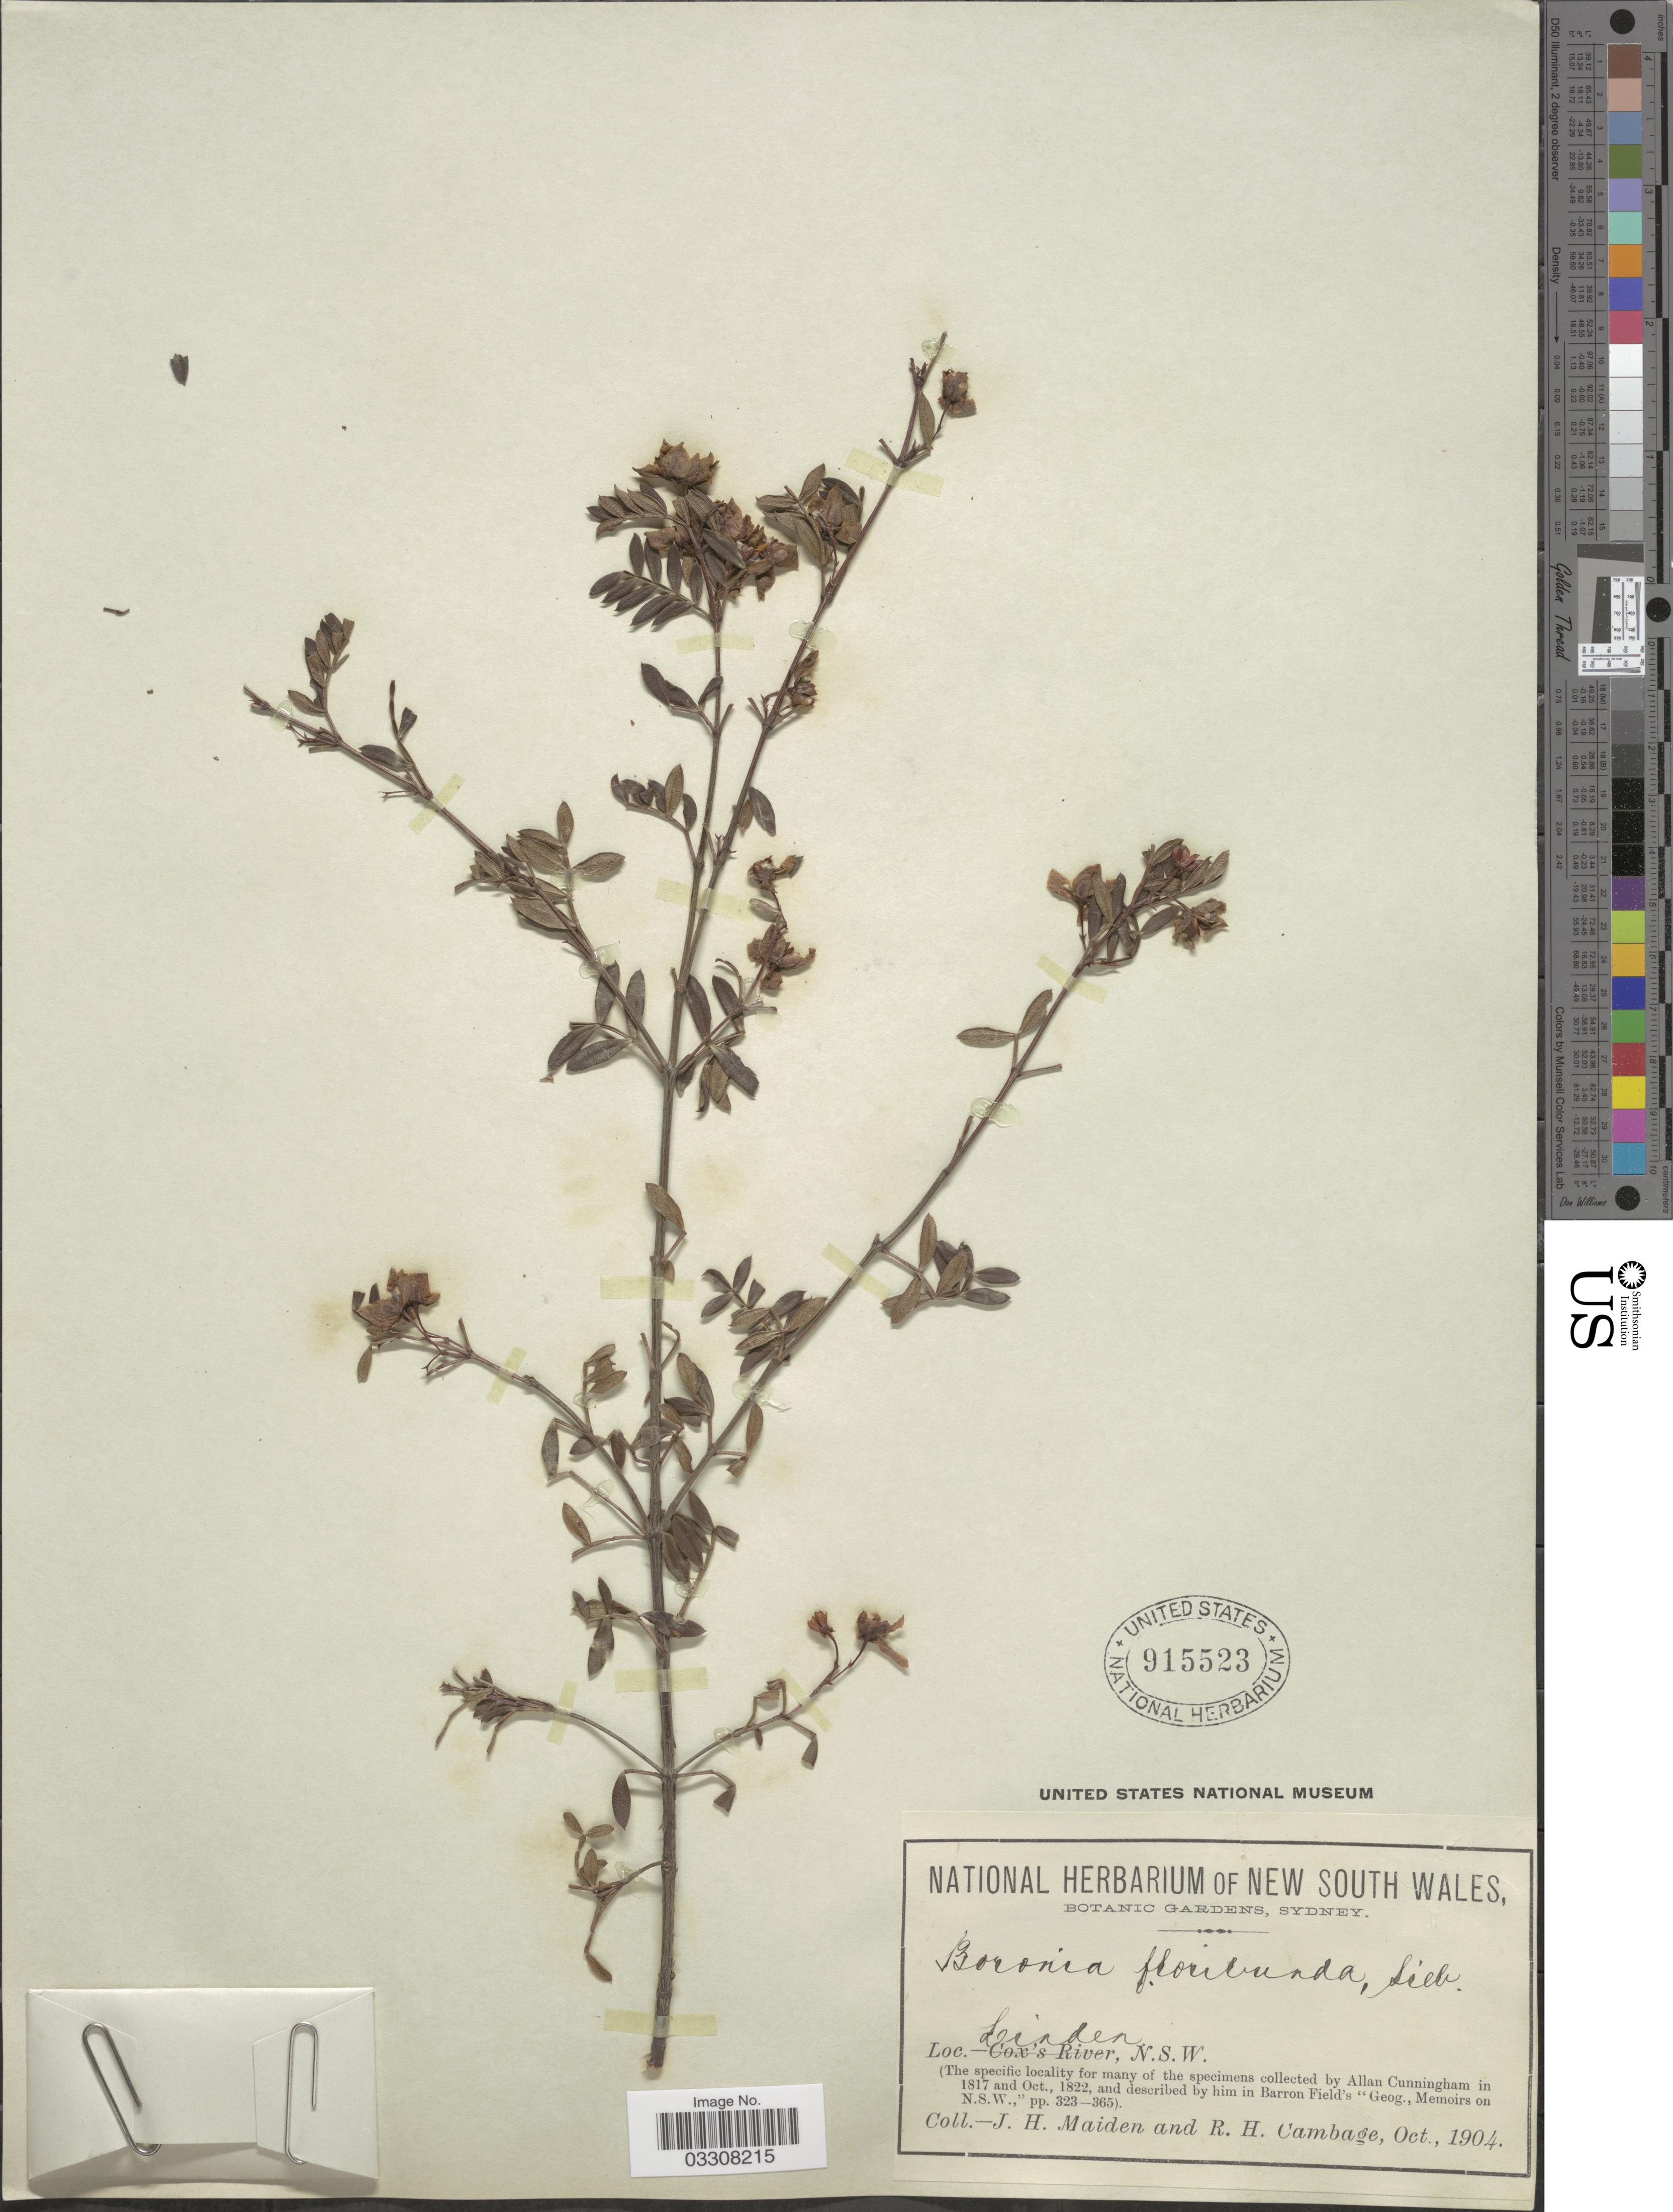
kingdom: Plantae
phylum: Tracheophyta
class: Magnoliopsida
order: Sapindales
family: Rutaceae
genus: Boronia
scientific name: Boronia floribunda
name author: Sieber ex Rchb.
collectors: J. Maiden & R. Cambage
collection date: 1904-10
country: Australia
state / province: New South Wales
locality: Linden.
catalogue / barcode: US 915523